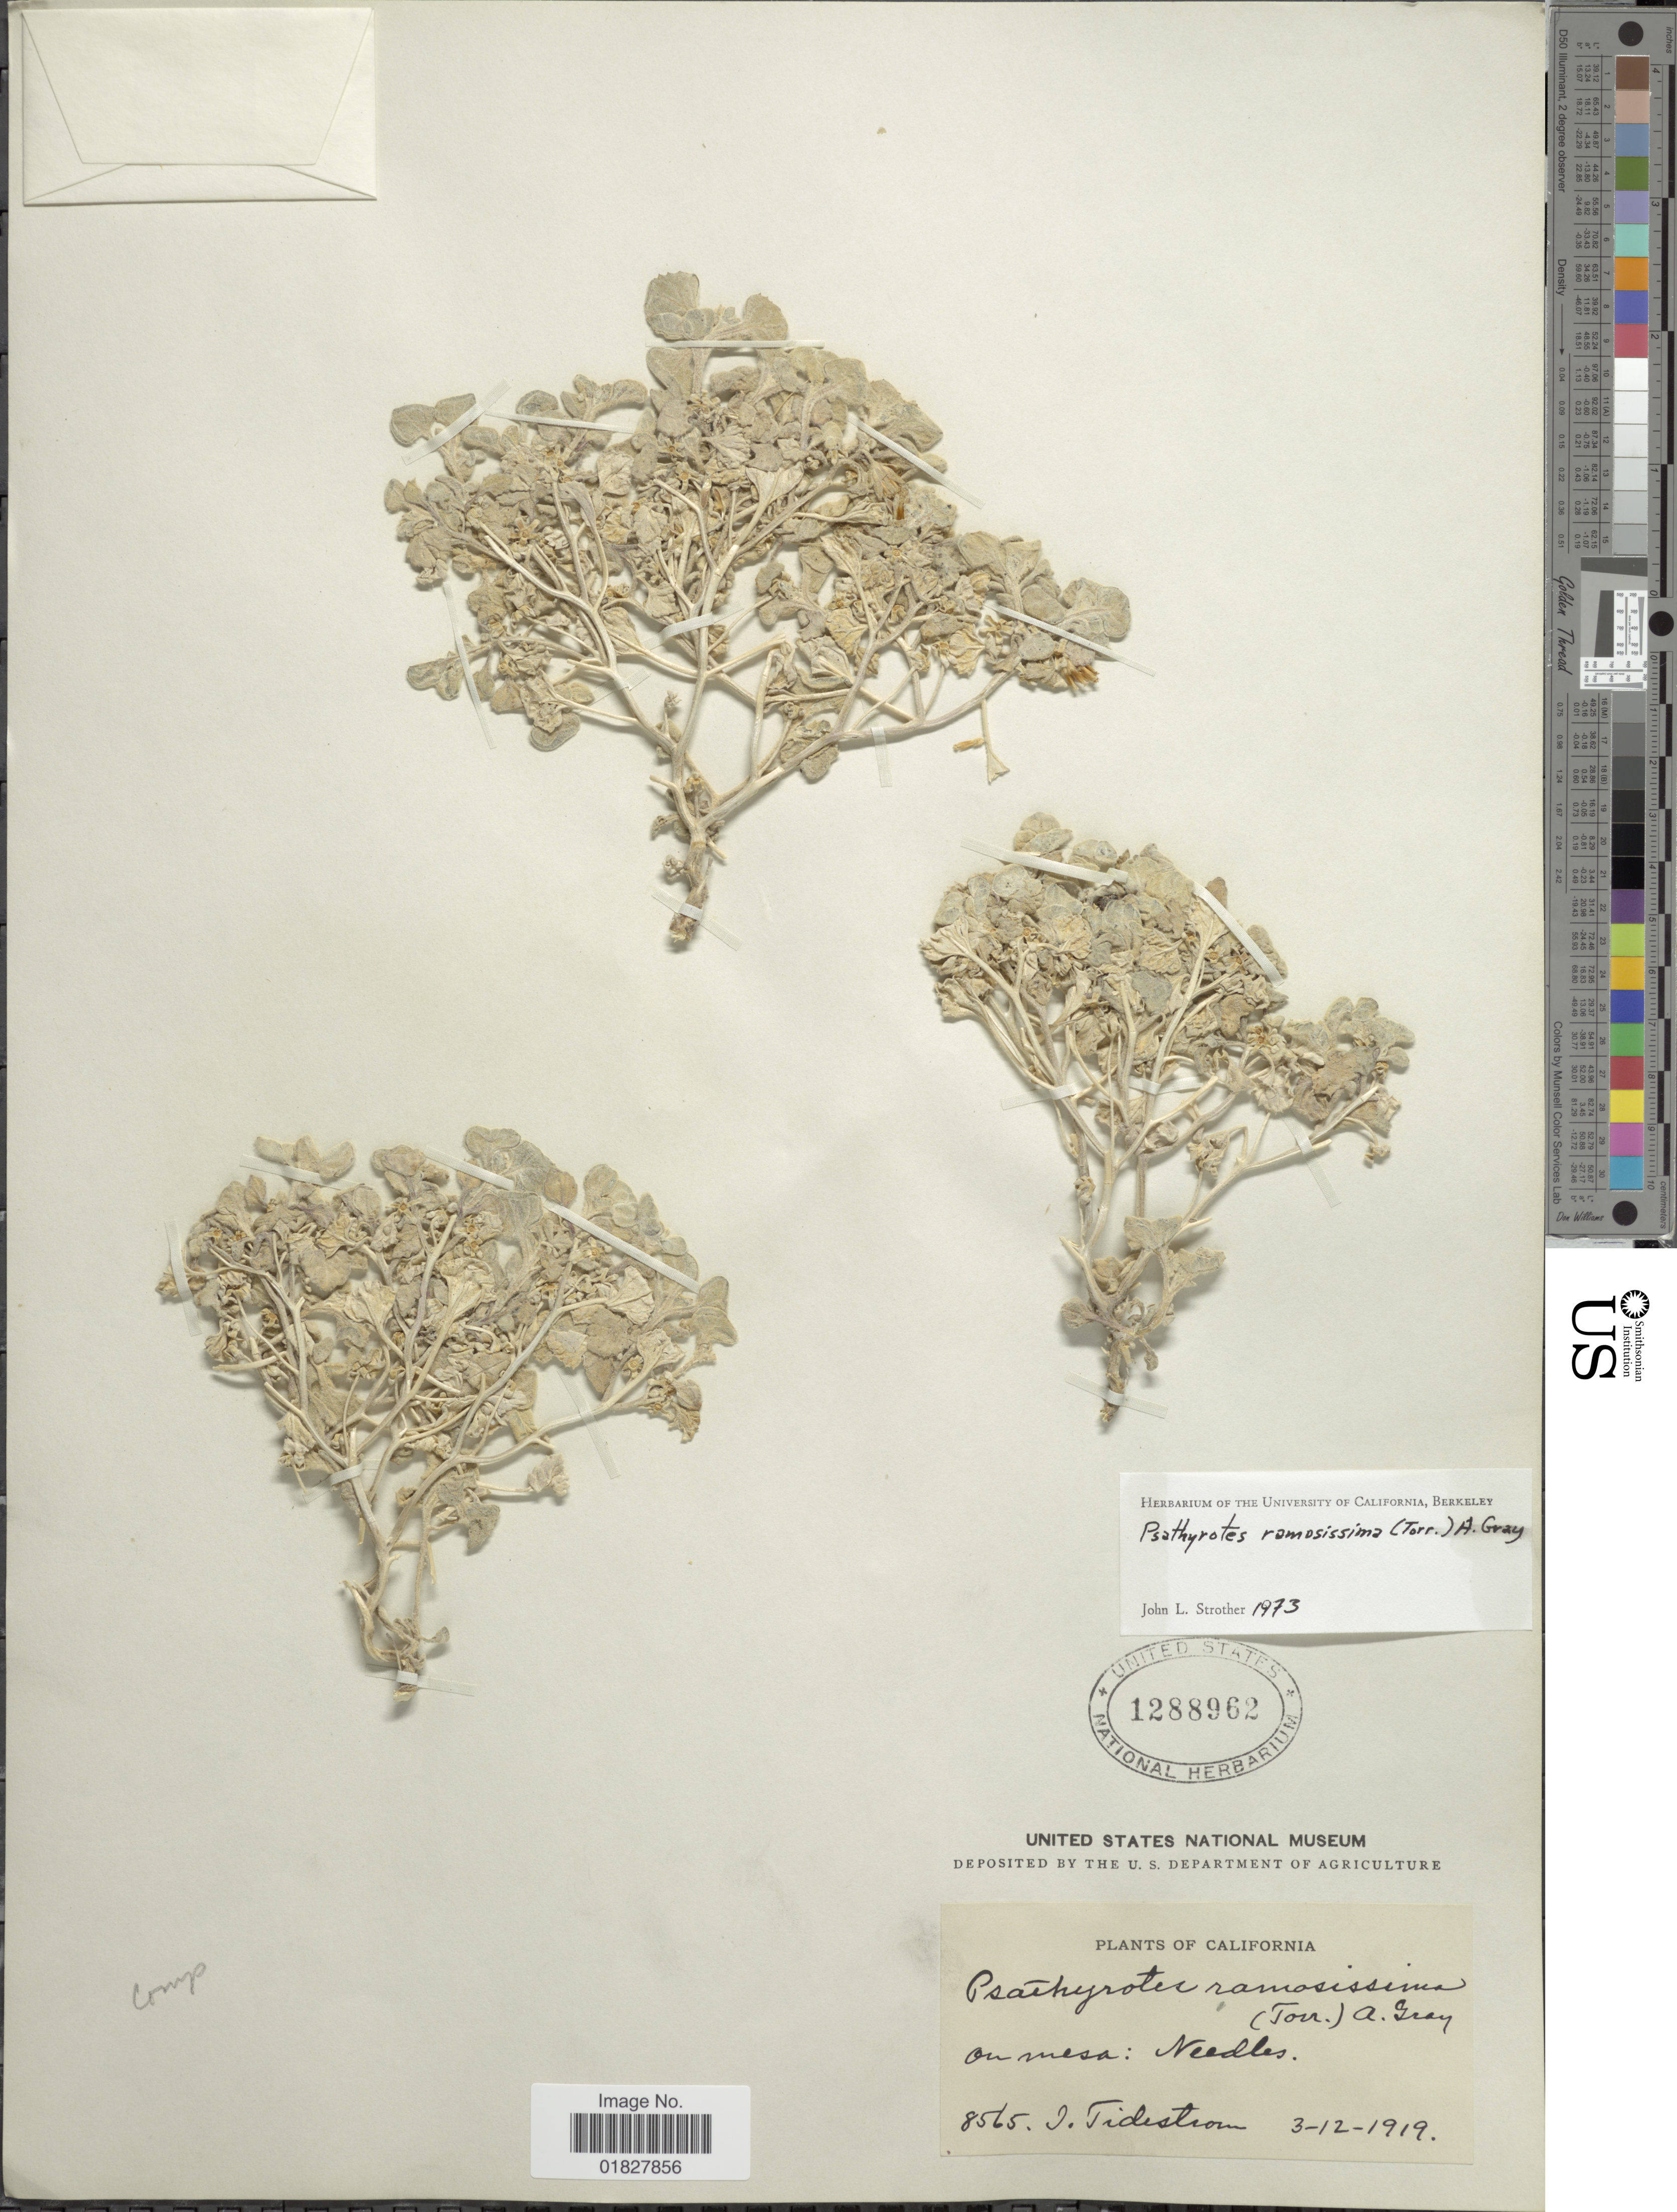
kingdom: Plantae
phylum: Tracheophyta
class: Magnoliopsida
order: Asterales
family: Asteraceae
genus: Psathyrotes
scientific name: Psathyrotes ramosissima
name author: (Torr.) A. Gray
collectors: I. F. Tidestrom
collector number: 8565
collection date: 1919-03-12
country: United States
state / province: California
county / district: San Bernardino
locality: On mesa, Needles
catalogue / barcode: US 1288962